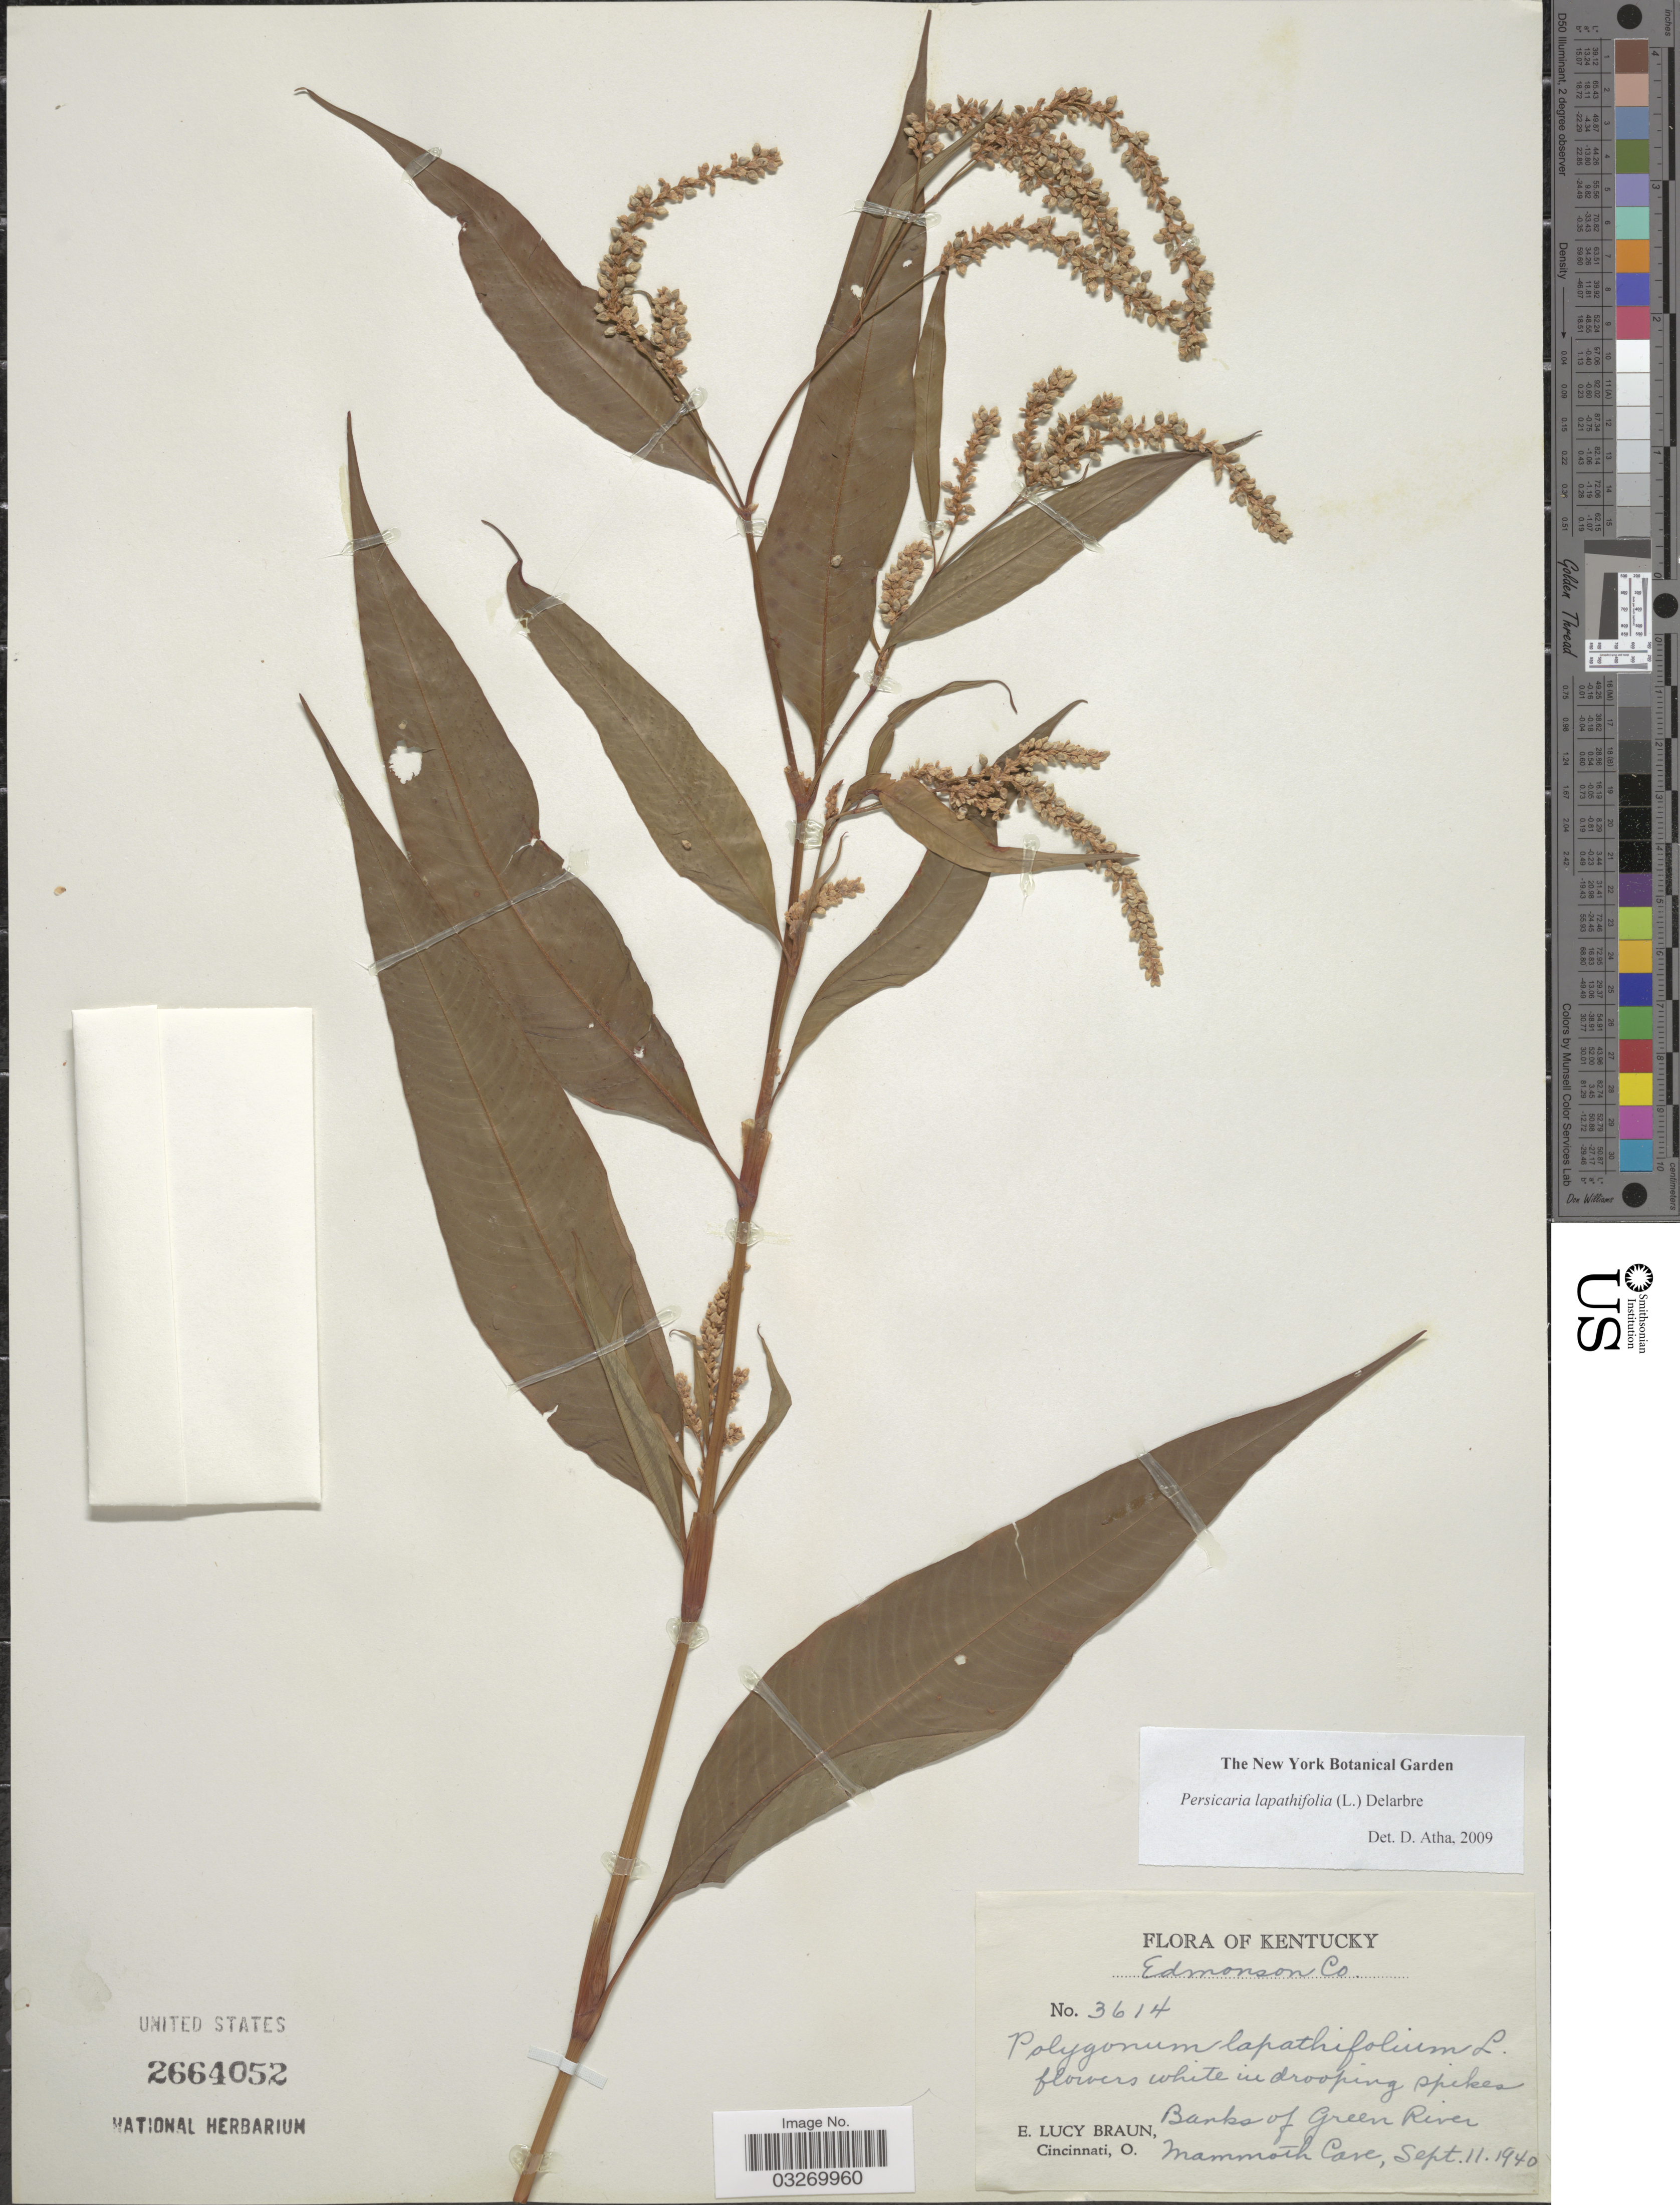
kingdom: Plantae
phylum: Tracheophyta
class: Magnoliopsida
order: Caryophyllales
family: Polygonaceae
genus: Persicaria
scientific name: Persicaria lapathifolia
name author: (L.) Delarbre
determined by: Atha, D. E.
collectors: E. L. Braun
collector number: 3614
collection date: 1940-09-11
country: United States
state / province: Kentucky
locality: Edmonson Co. Banks of Green River. Mammoth Cave.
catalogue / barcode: US 2664052